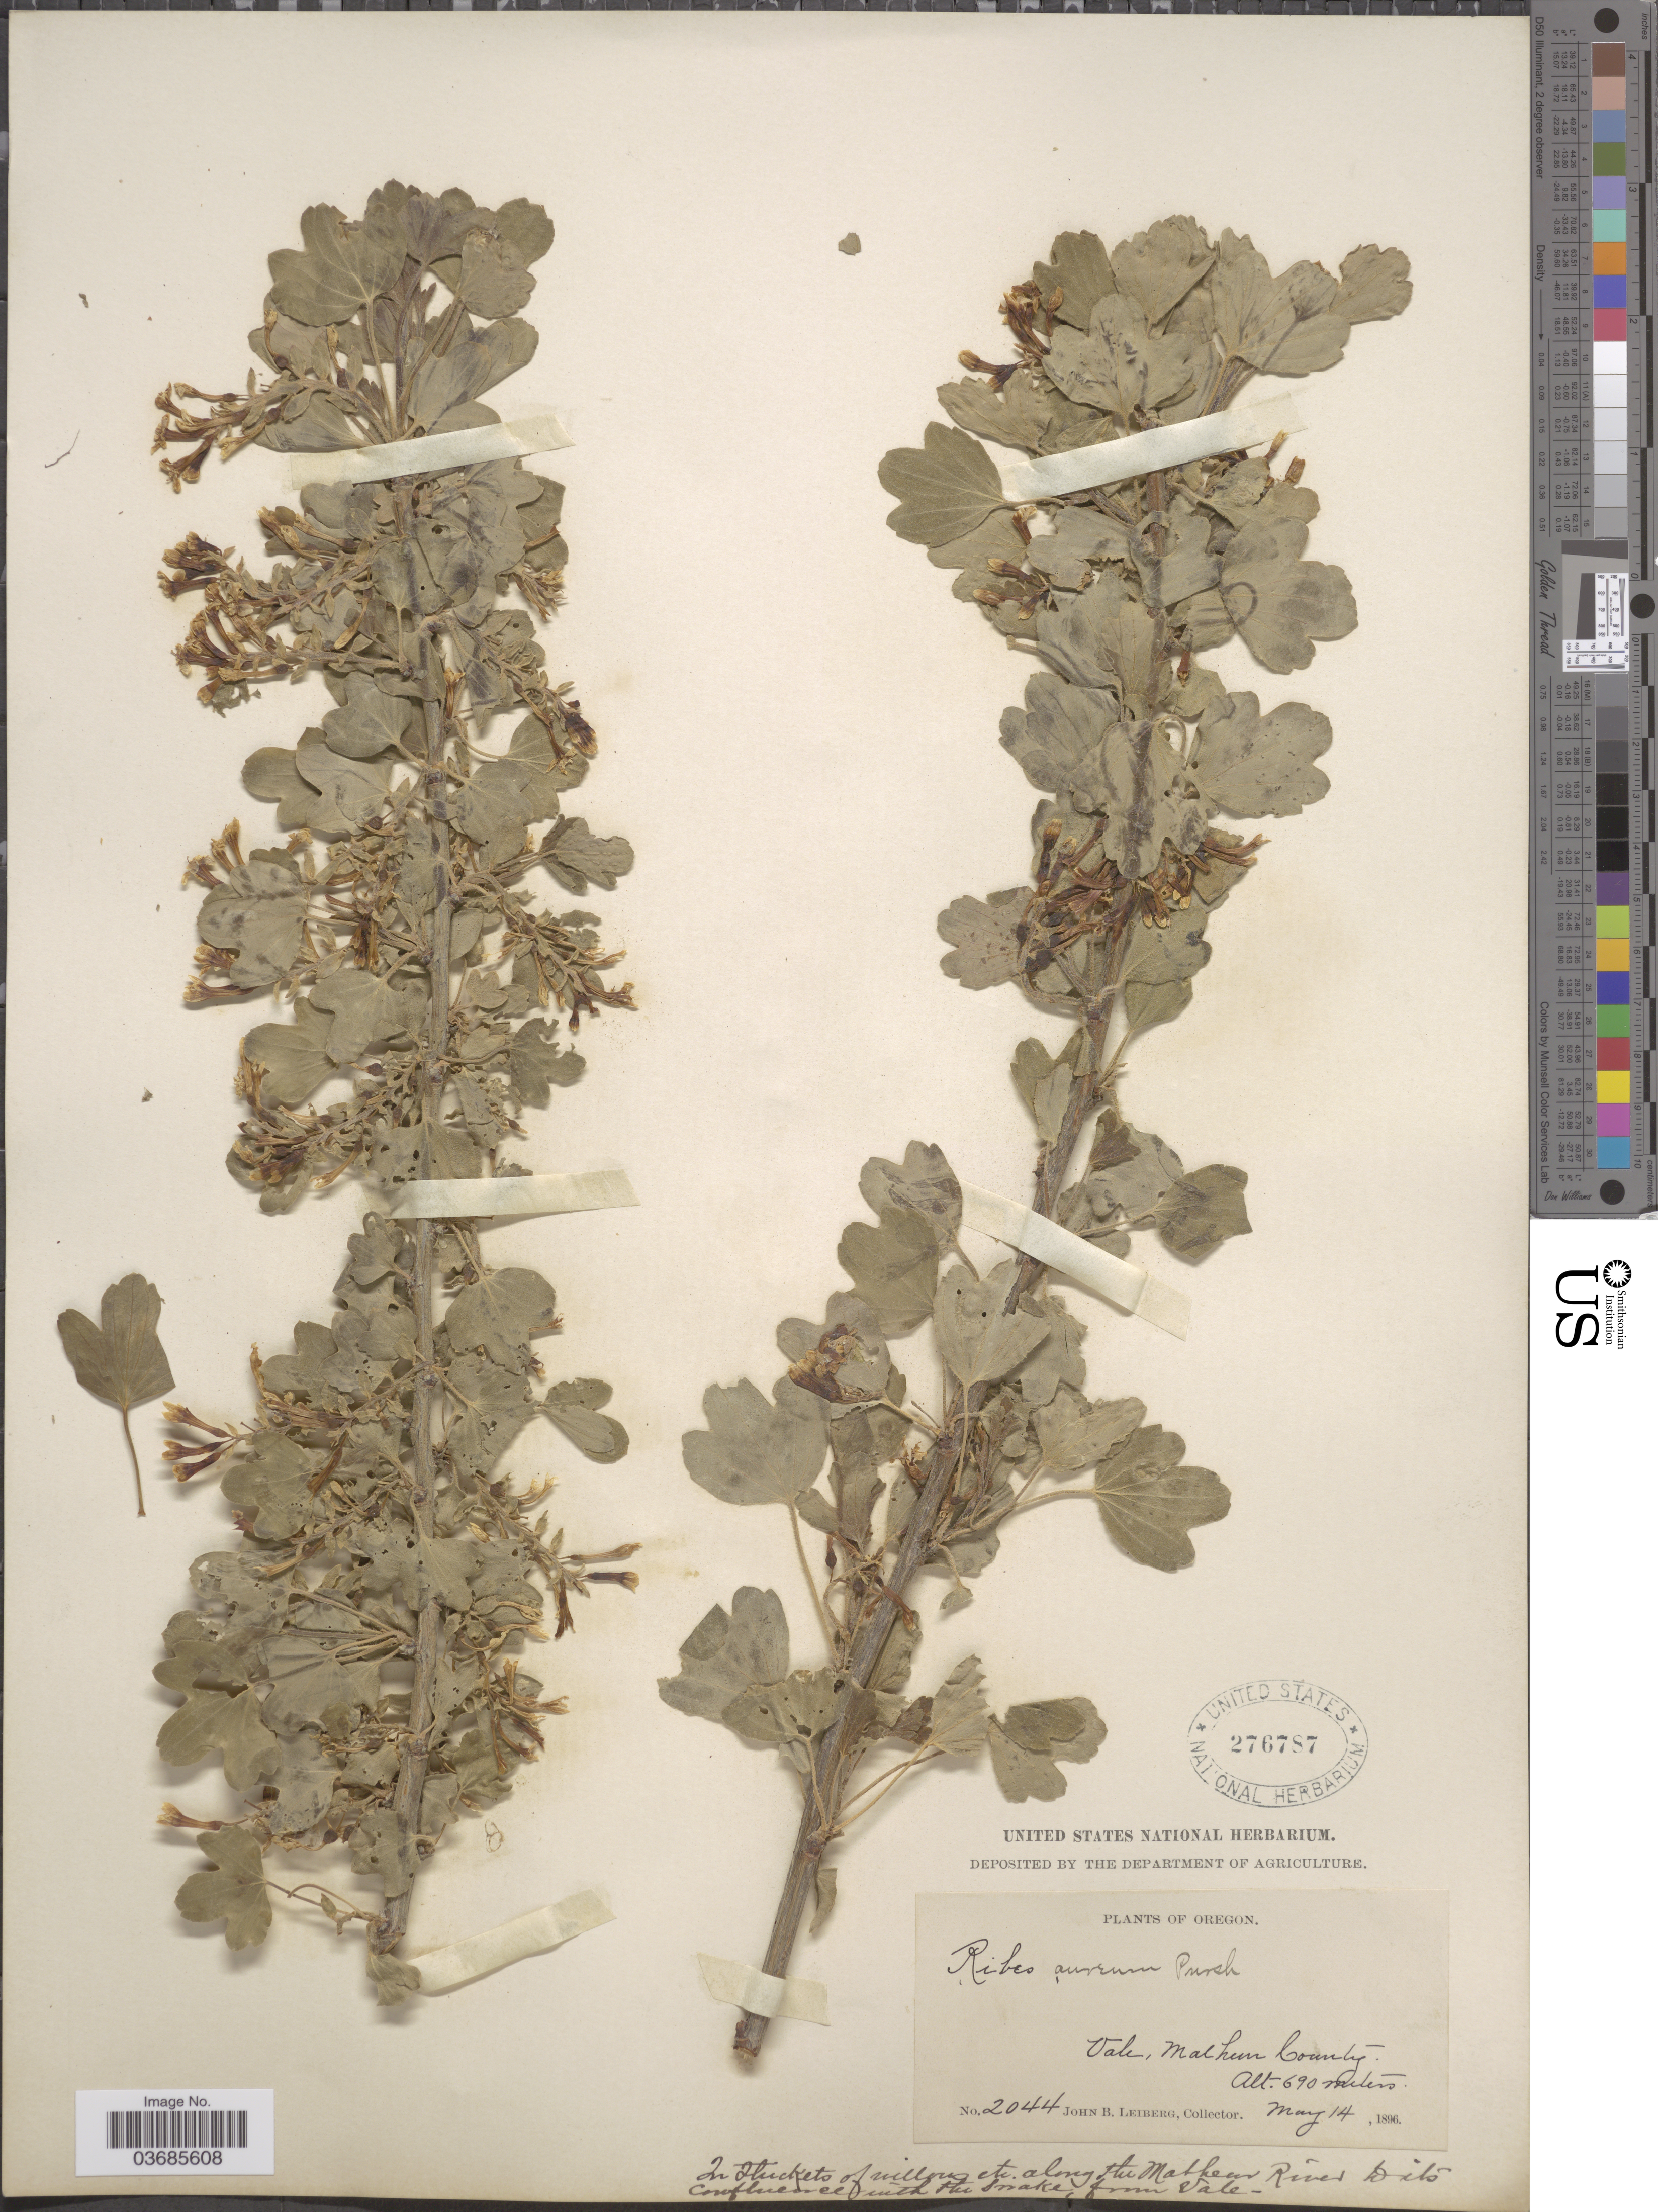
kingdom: Plantae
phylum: Tracheophyta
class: Magnoliopsida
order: Saxifragales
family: Grossulariaceae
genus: Ribes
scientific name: Ribes aureum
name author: Pursh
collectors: J. B. Leiberg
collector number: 2044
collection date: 1896-05-14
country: United States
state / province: Oregon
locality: Vale, Malheur County. At along the Malheur River and its confluence with Snake, from Vale.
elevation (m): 690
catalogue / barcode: US 276787